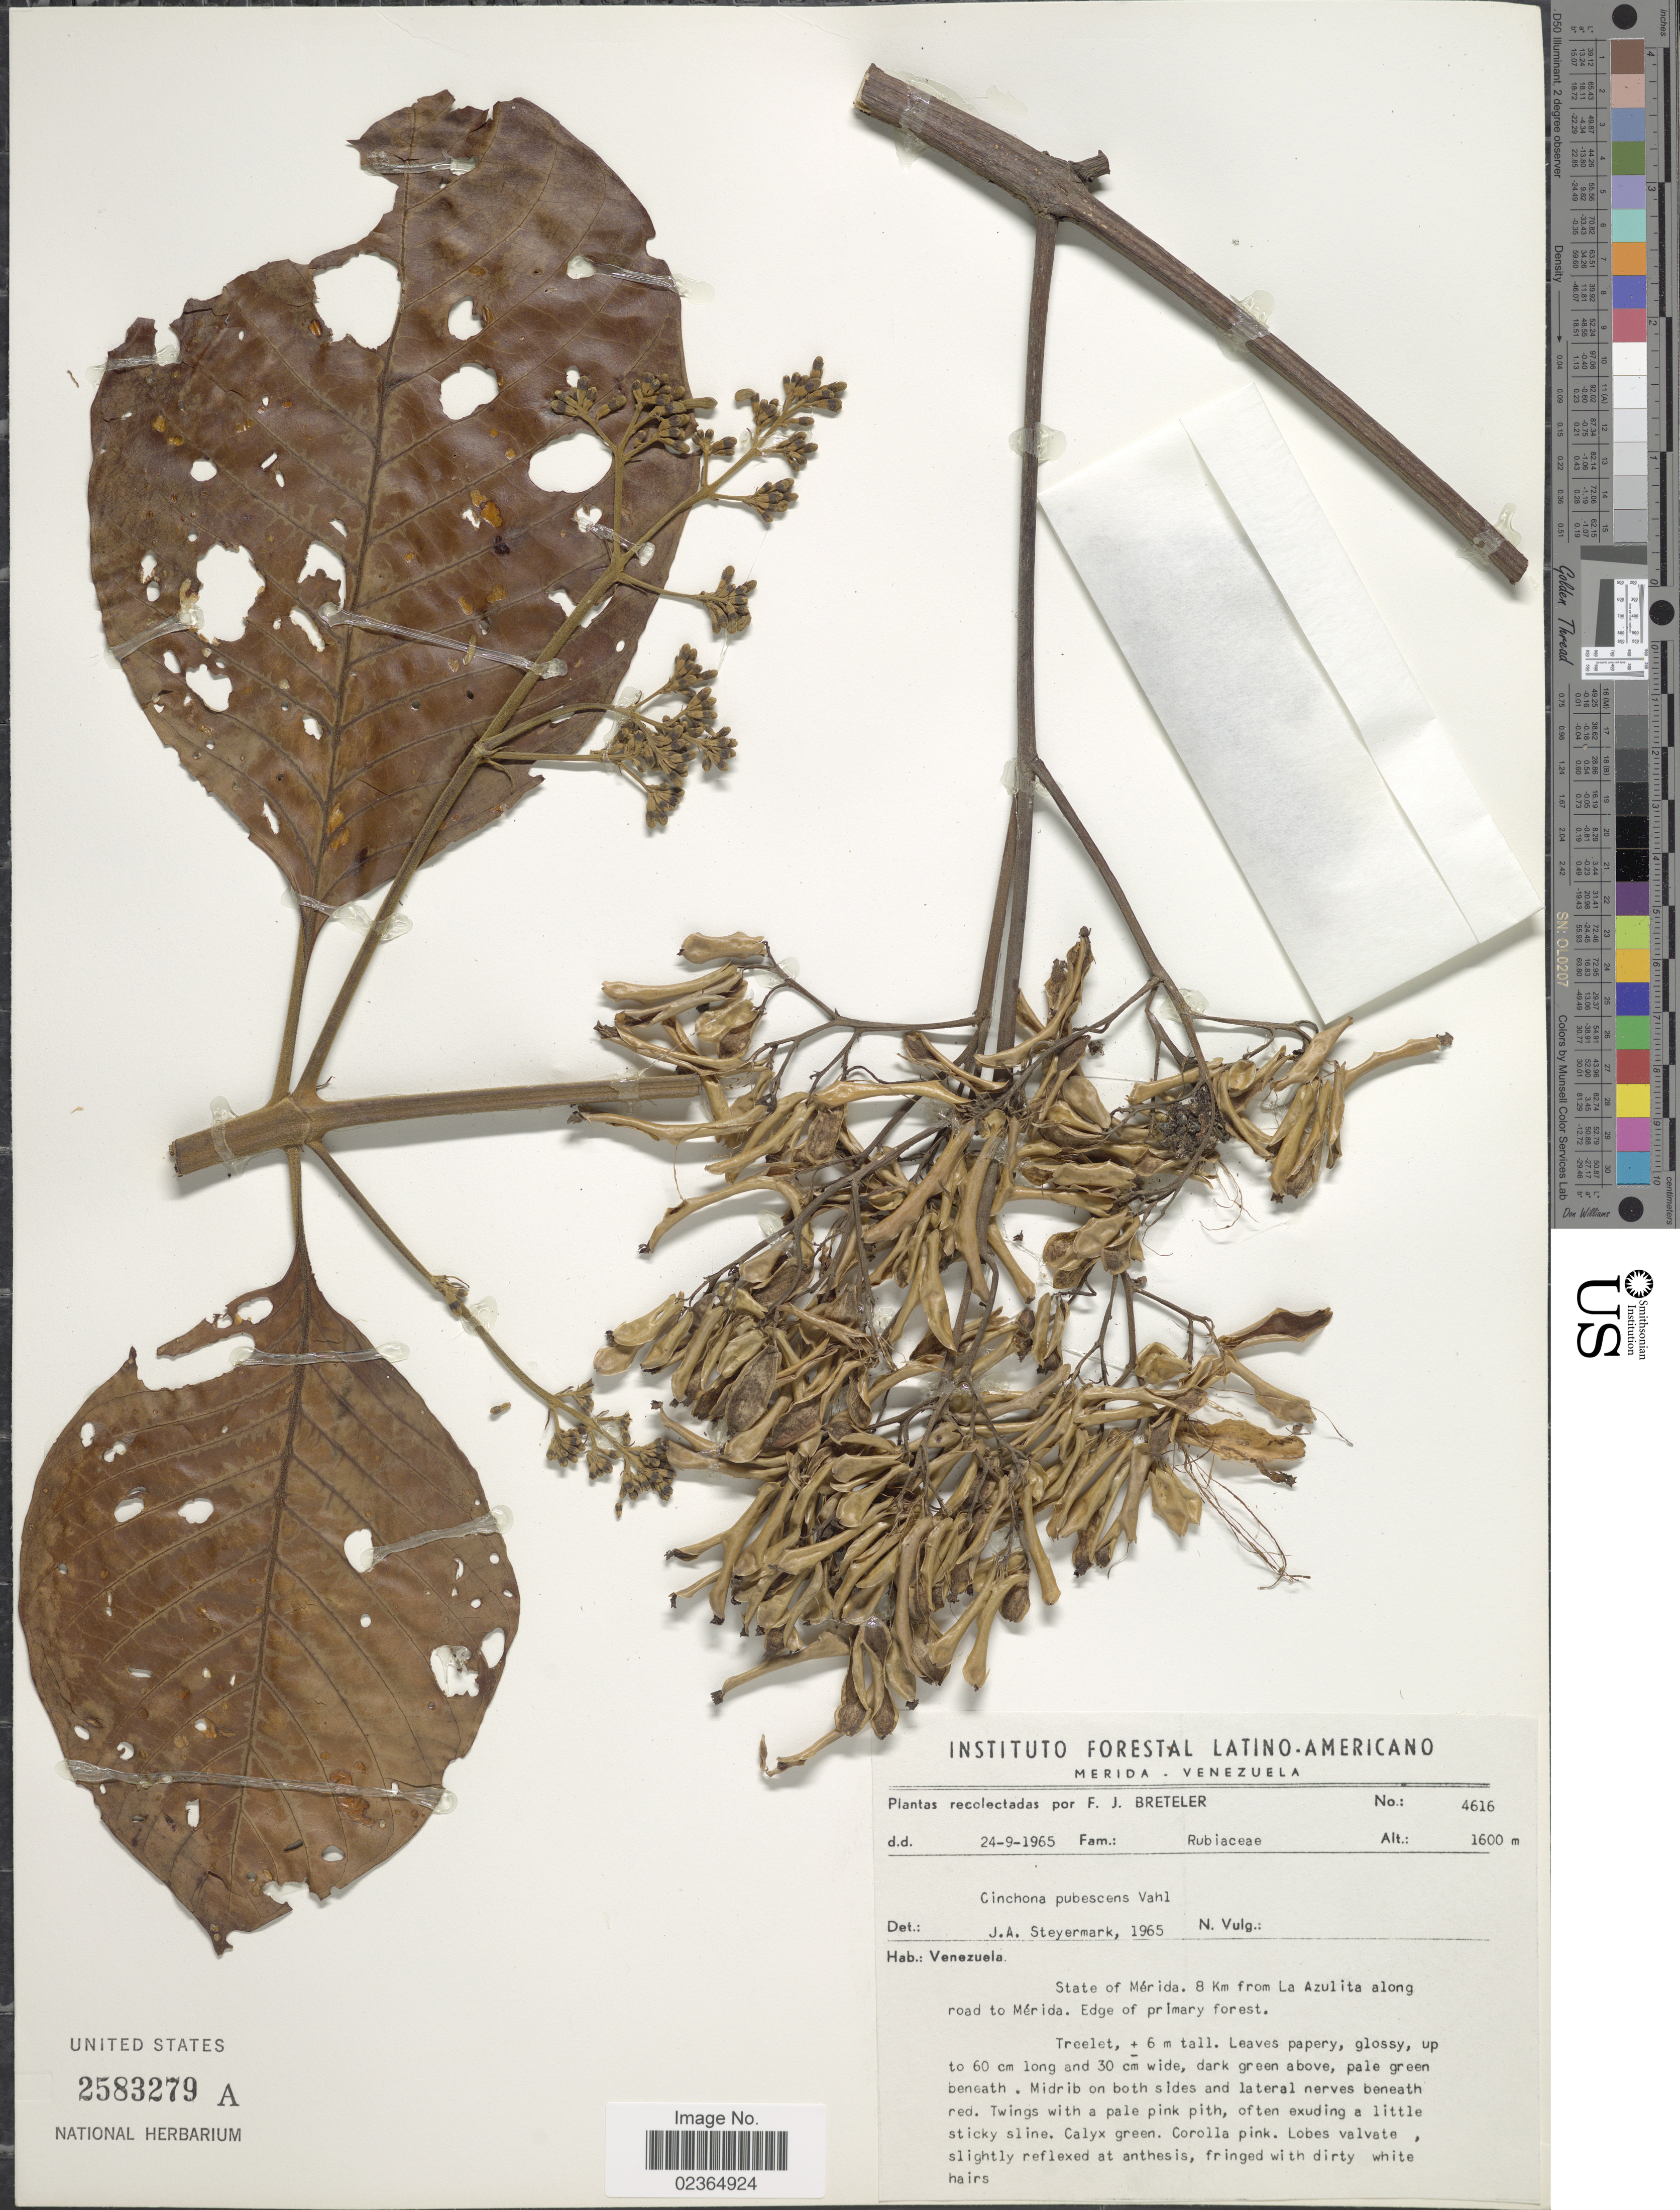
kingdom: Plantae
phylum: Tracheophyta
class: Magnoliopsida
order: Gentianales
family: Rubiaceae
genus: Cinchona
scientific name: Cinchona pubescens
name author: Vahl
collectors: F. J. Breteler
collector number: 4616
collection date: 1965-09-24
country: Venezuela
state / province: Mérida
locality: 8 Km from La Azulita along road to Mérida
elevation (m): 1600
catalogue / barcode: US 2583279A